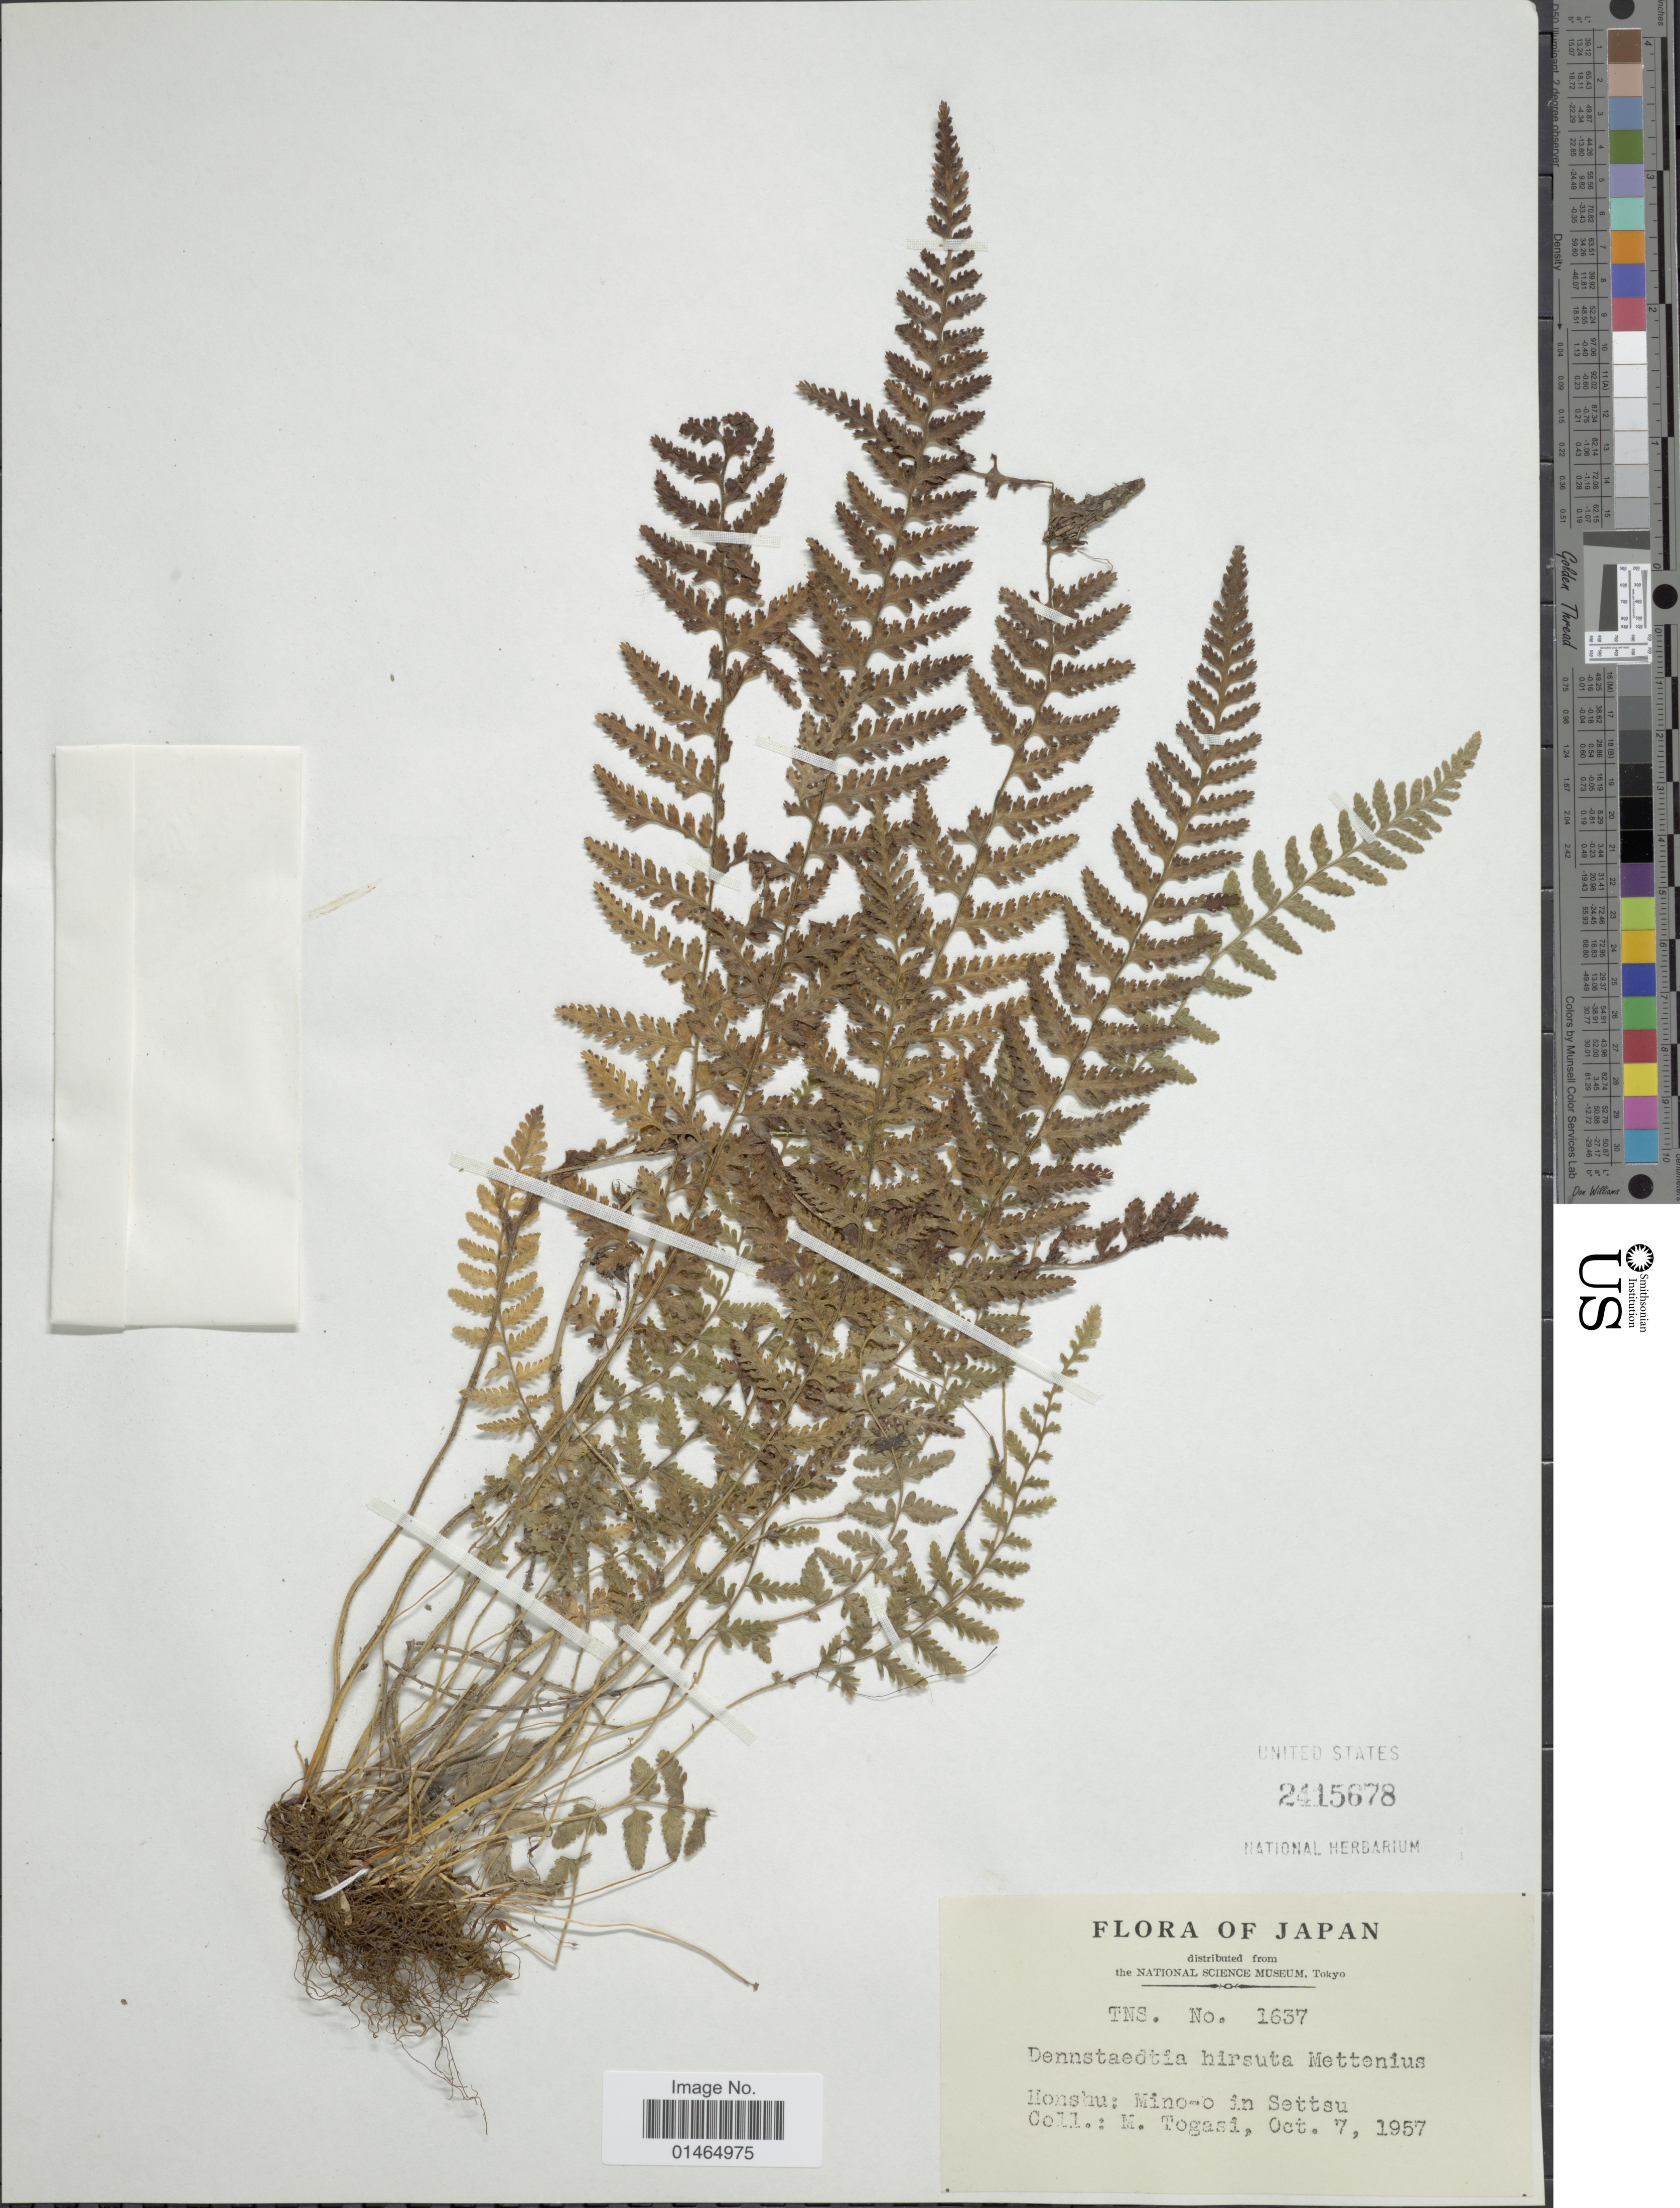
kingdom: Plantae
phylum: Tracheophyta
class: Polypodiopsida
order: Polypodiales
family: Dennstaedtiaceae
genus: Dennstaedtia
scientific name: Dennstaedtia hirsuta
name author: (Sw.) Mett. ex Miq.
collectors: M. Togasi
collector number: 1637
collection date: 1957-10-07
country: Japan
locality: Honshu: Mino-o in Settsu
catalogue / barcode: US 2415678